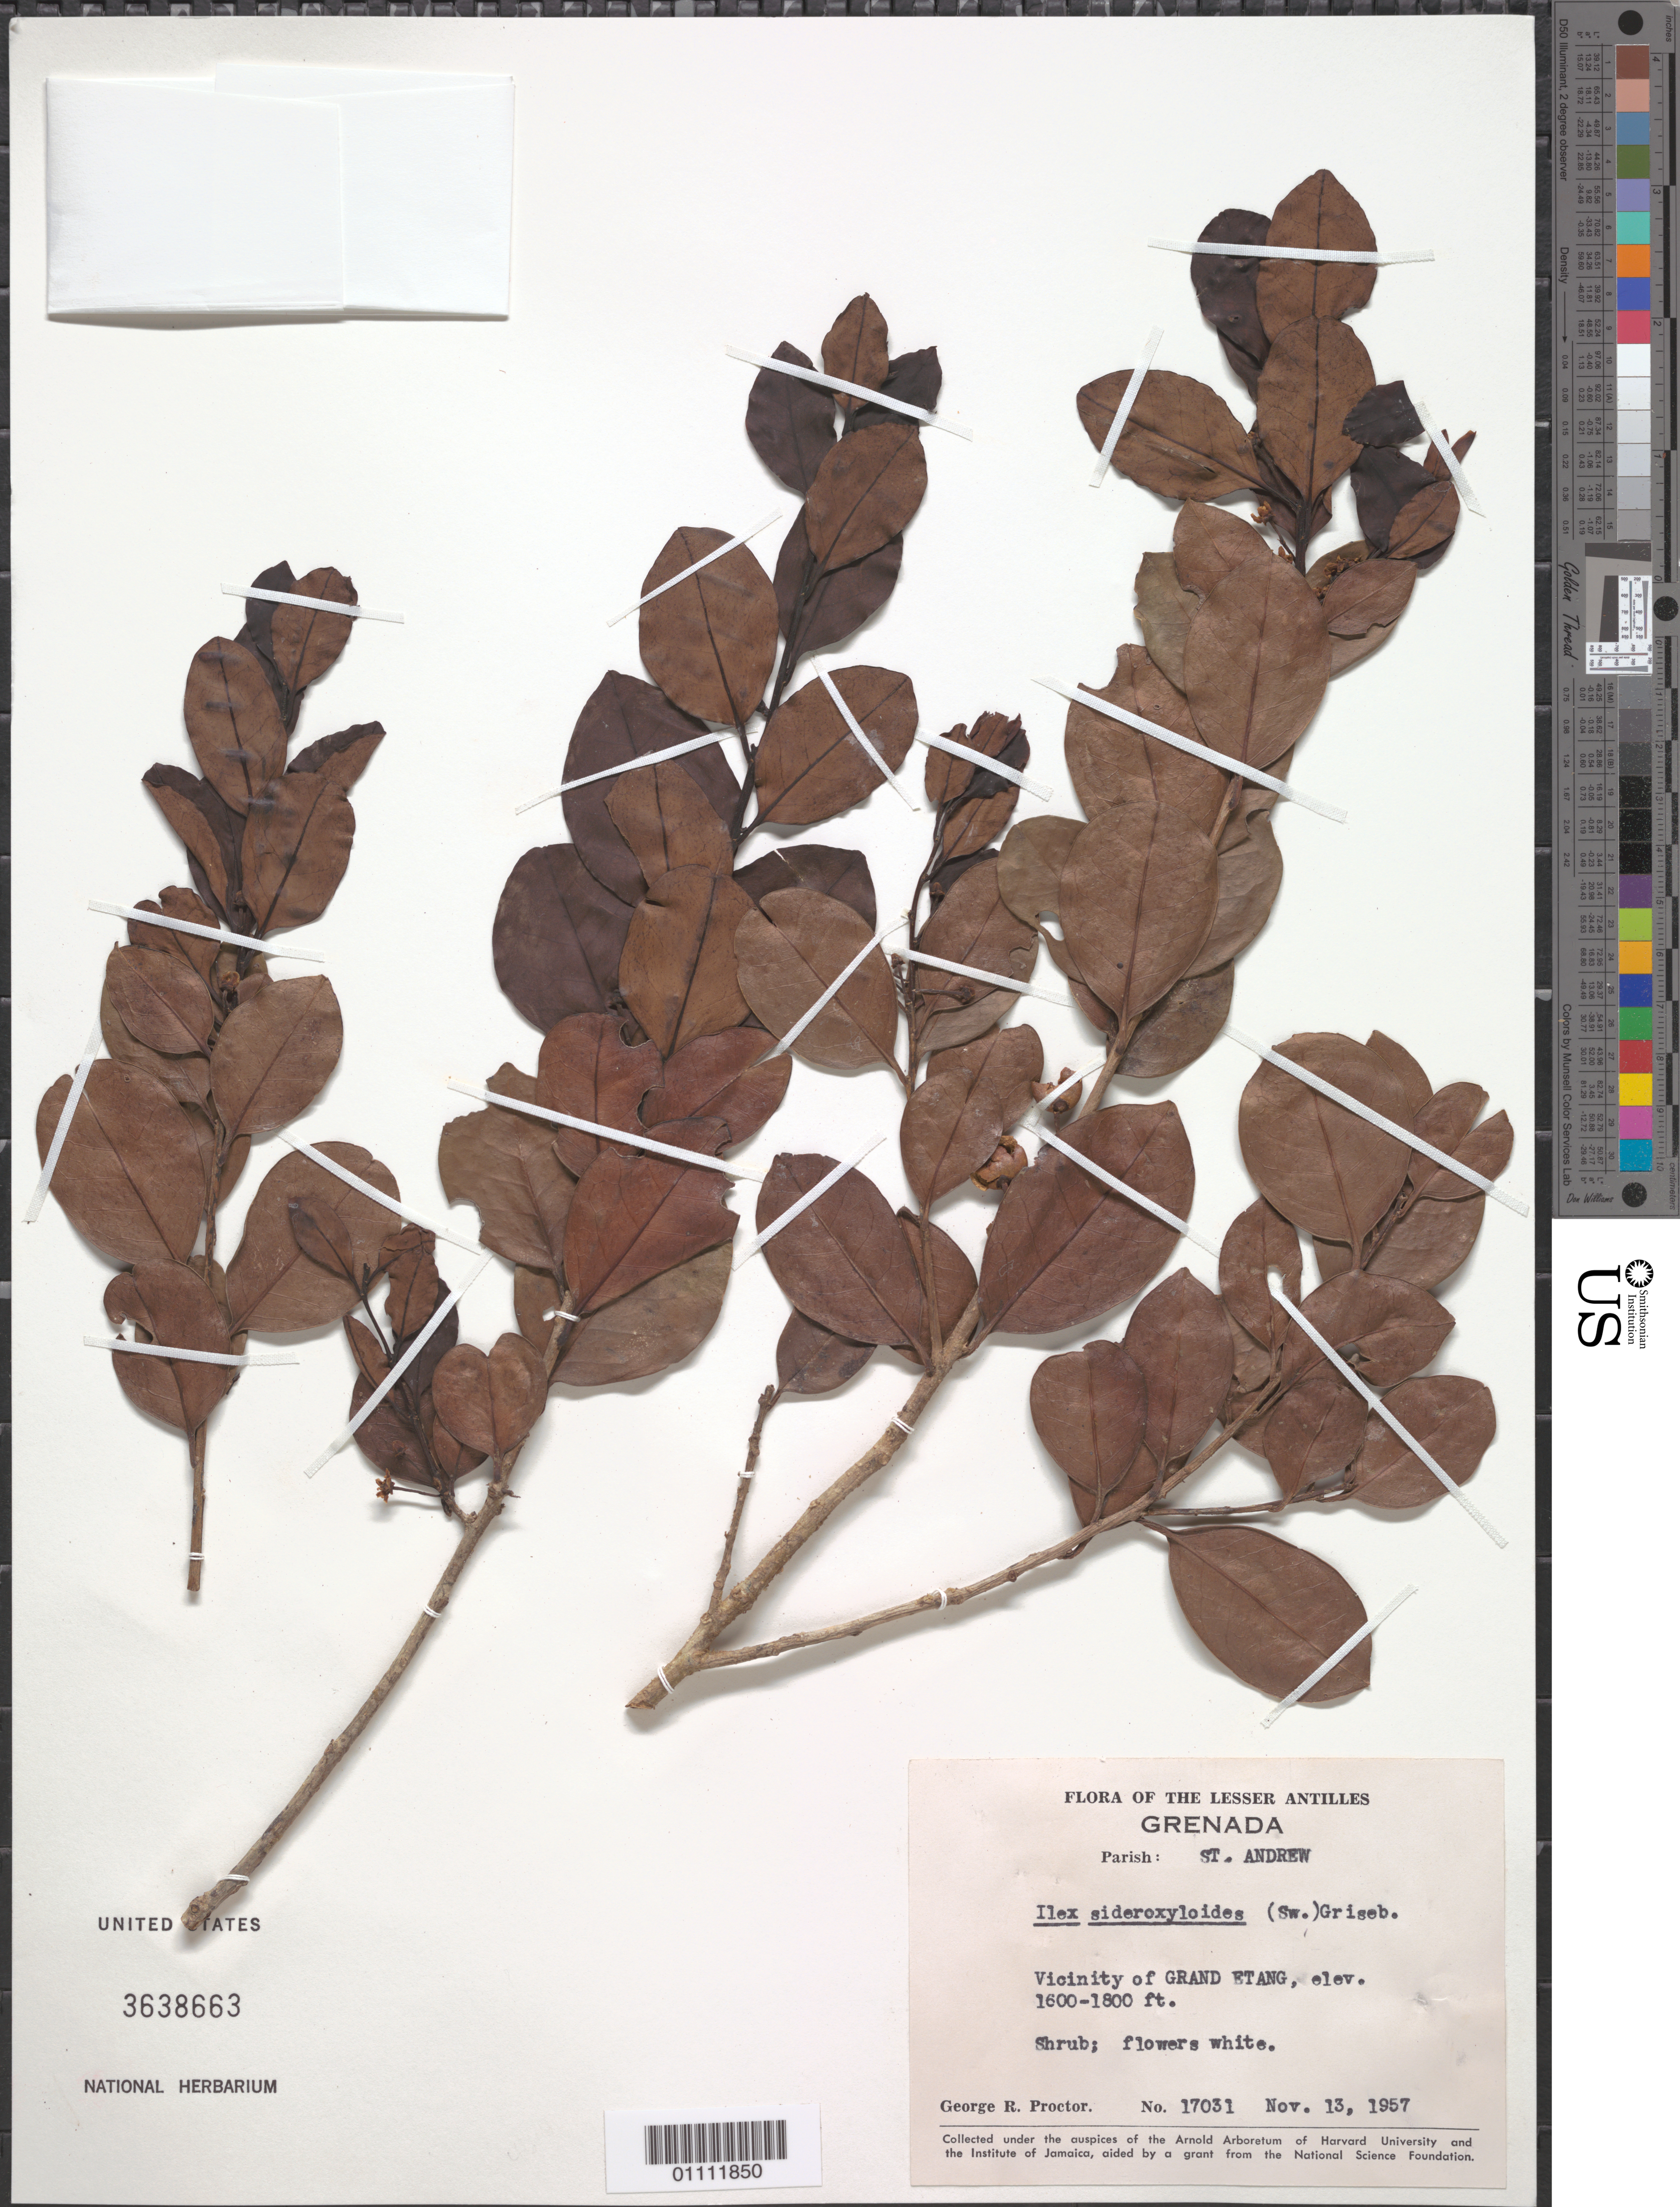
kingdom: Plantae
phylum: Tracheophyta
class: Magnoliopsida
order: Aquifoliales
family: Aquifoliaceae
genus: Ilex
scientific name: Ilex sideroxyloides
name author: (Sw.) Griseb.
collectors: G. R. Proctor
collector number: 17031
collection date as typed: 13 Nov 1957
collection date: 1957-11-13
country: Grenada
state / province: Saint Andrew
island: Grenada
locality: Grand Etang, vicinity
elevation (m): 488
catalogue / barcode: US 3638663